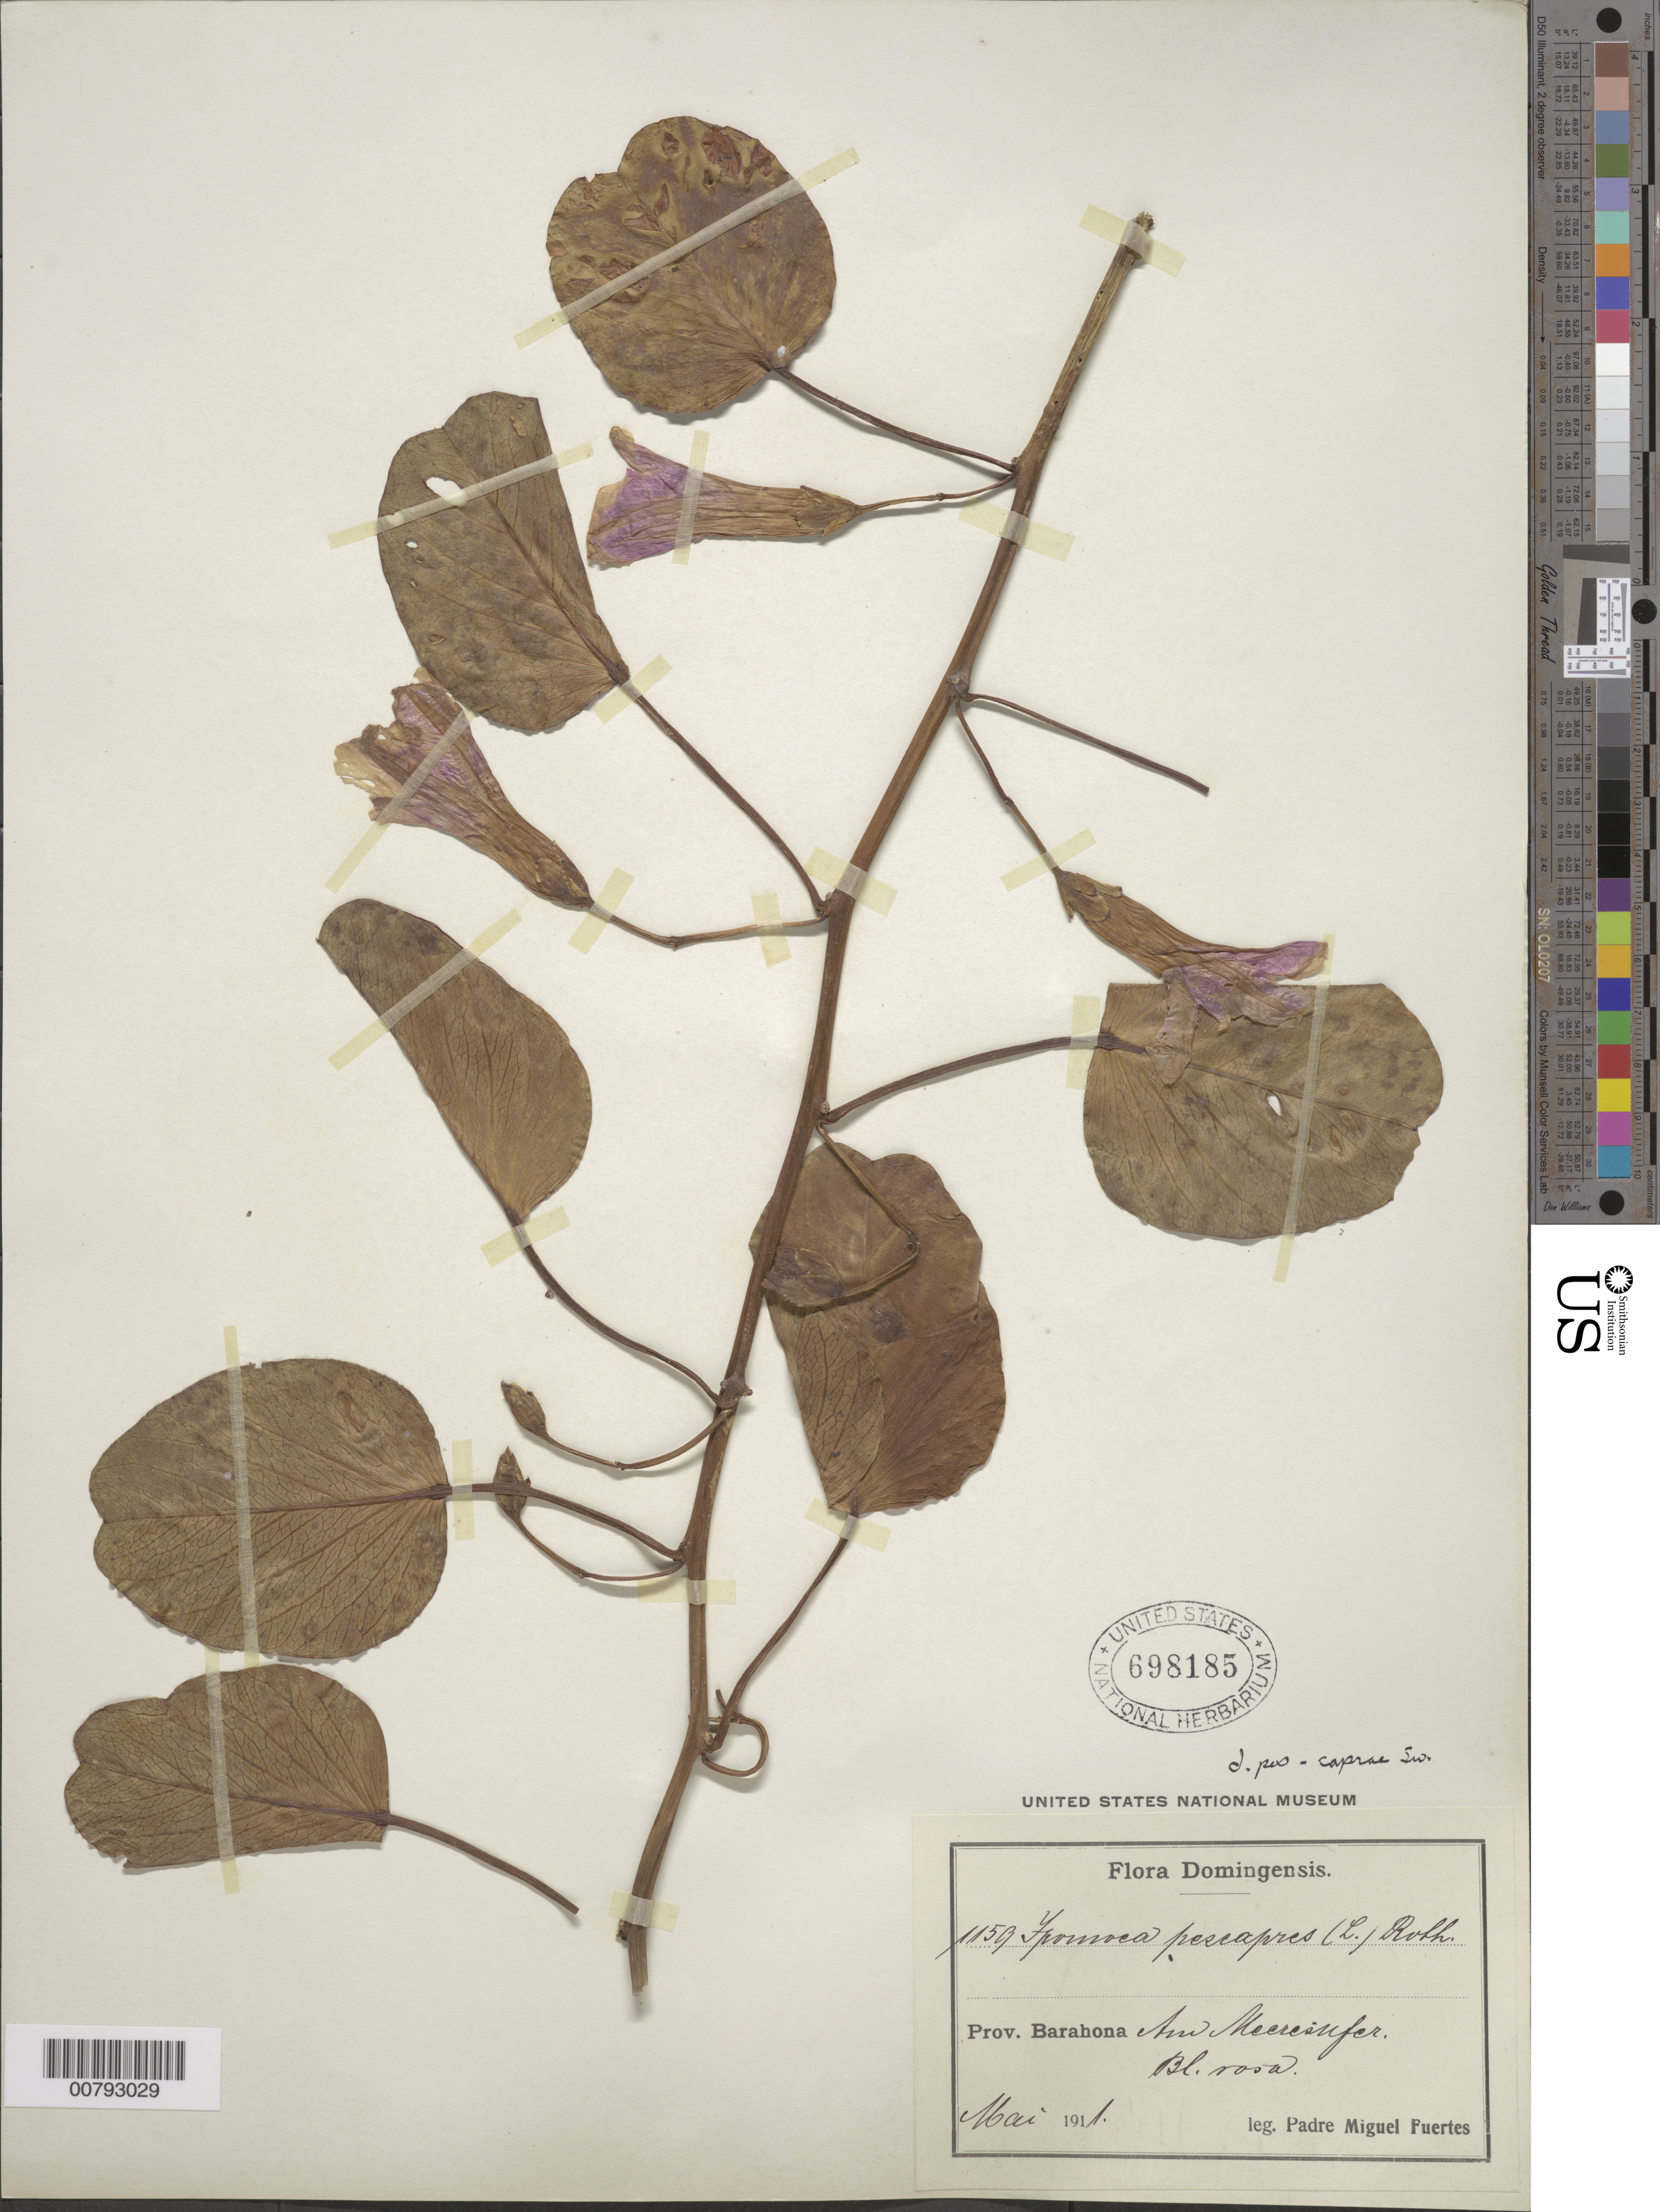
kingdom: Plantae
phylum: Tracheophyta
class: Magnoliopsida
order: Solanales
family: Convolvulaceae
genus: Ipomoea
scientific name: Ipomoea pes-caprae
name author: (L.) R. Br.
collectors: M. D. Fuertes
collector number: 1159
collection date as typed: Mar 1911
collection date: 1911-03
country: Dominican Republic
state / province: Barahona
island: Hispaniola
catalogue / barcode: US 698185